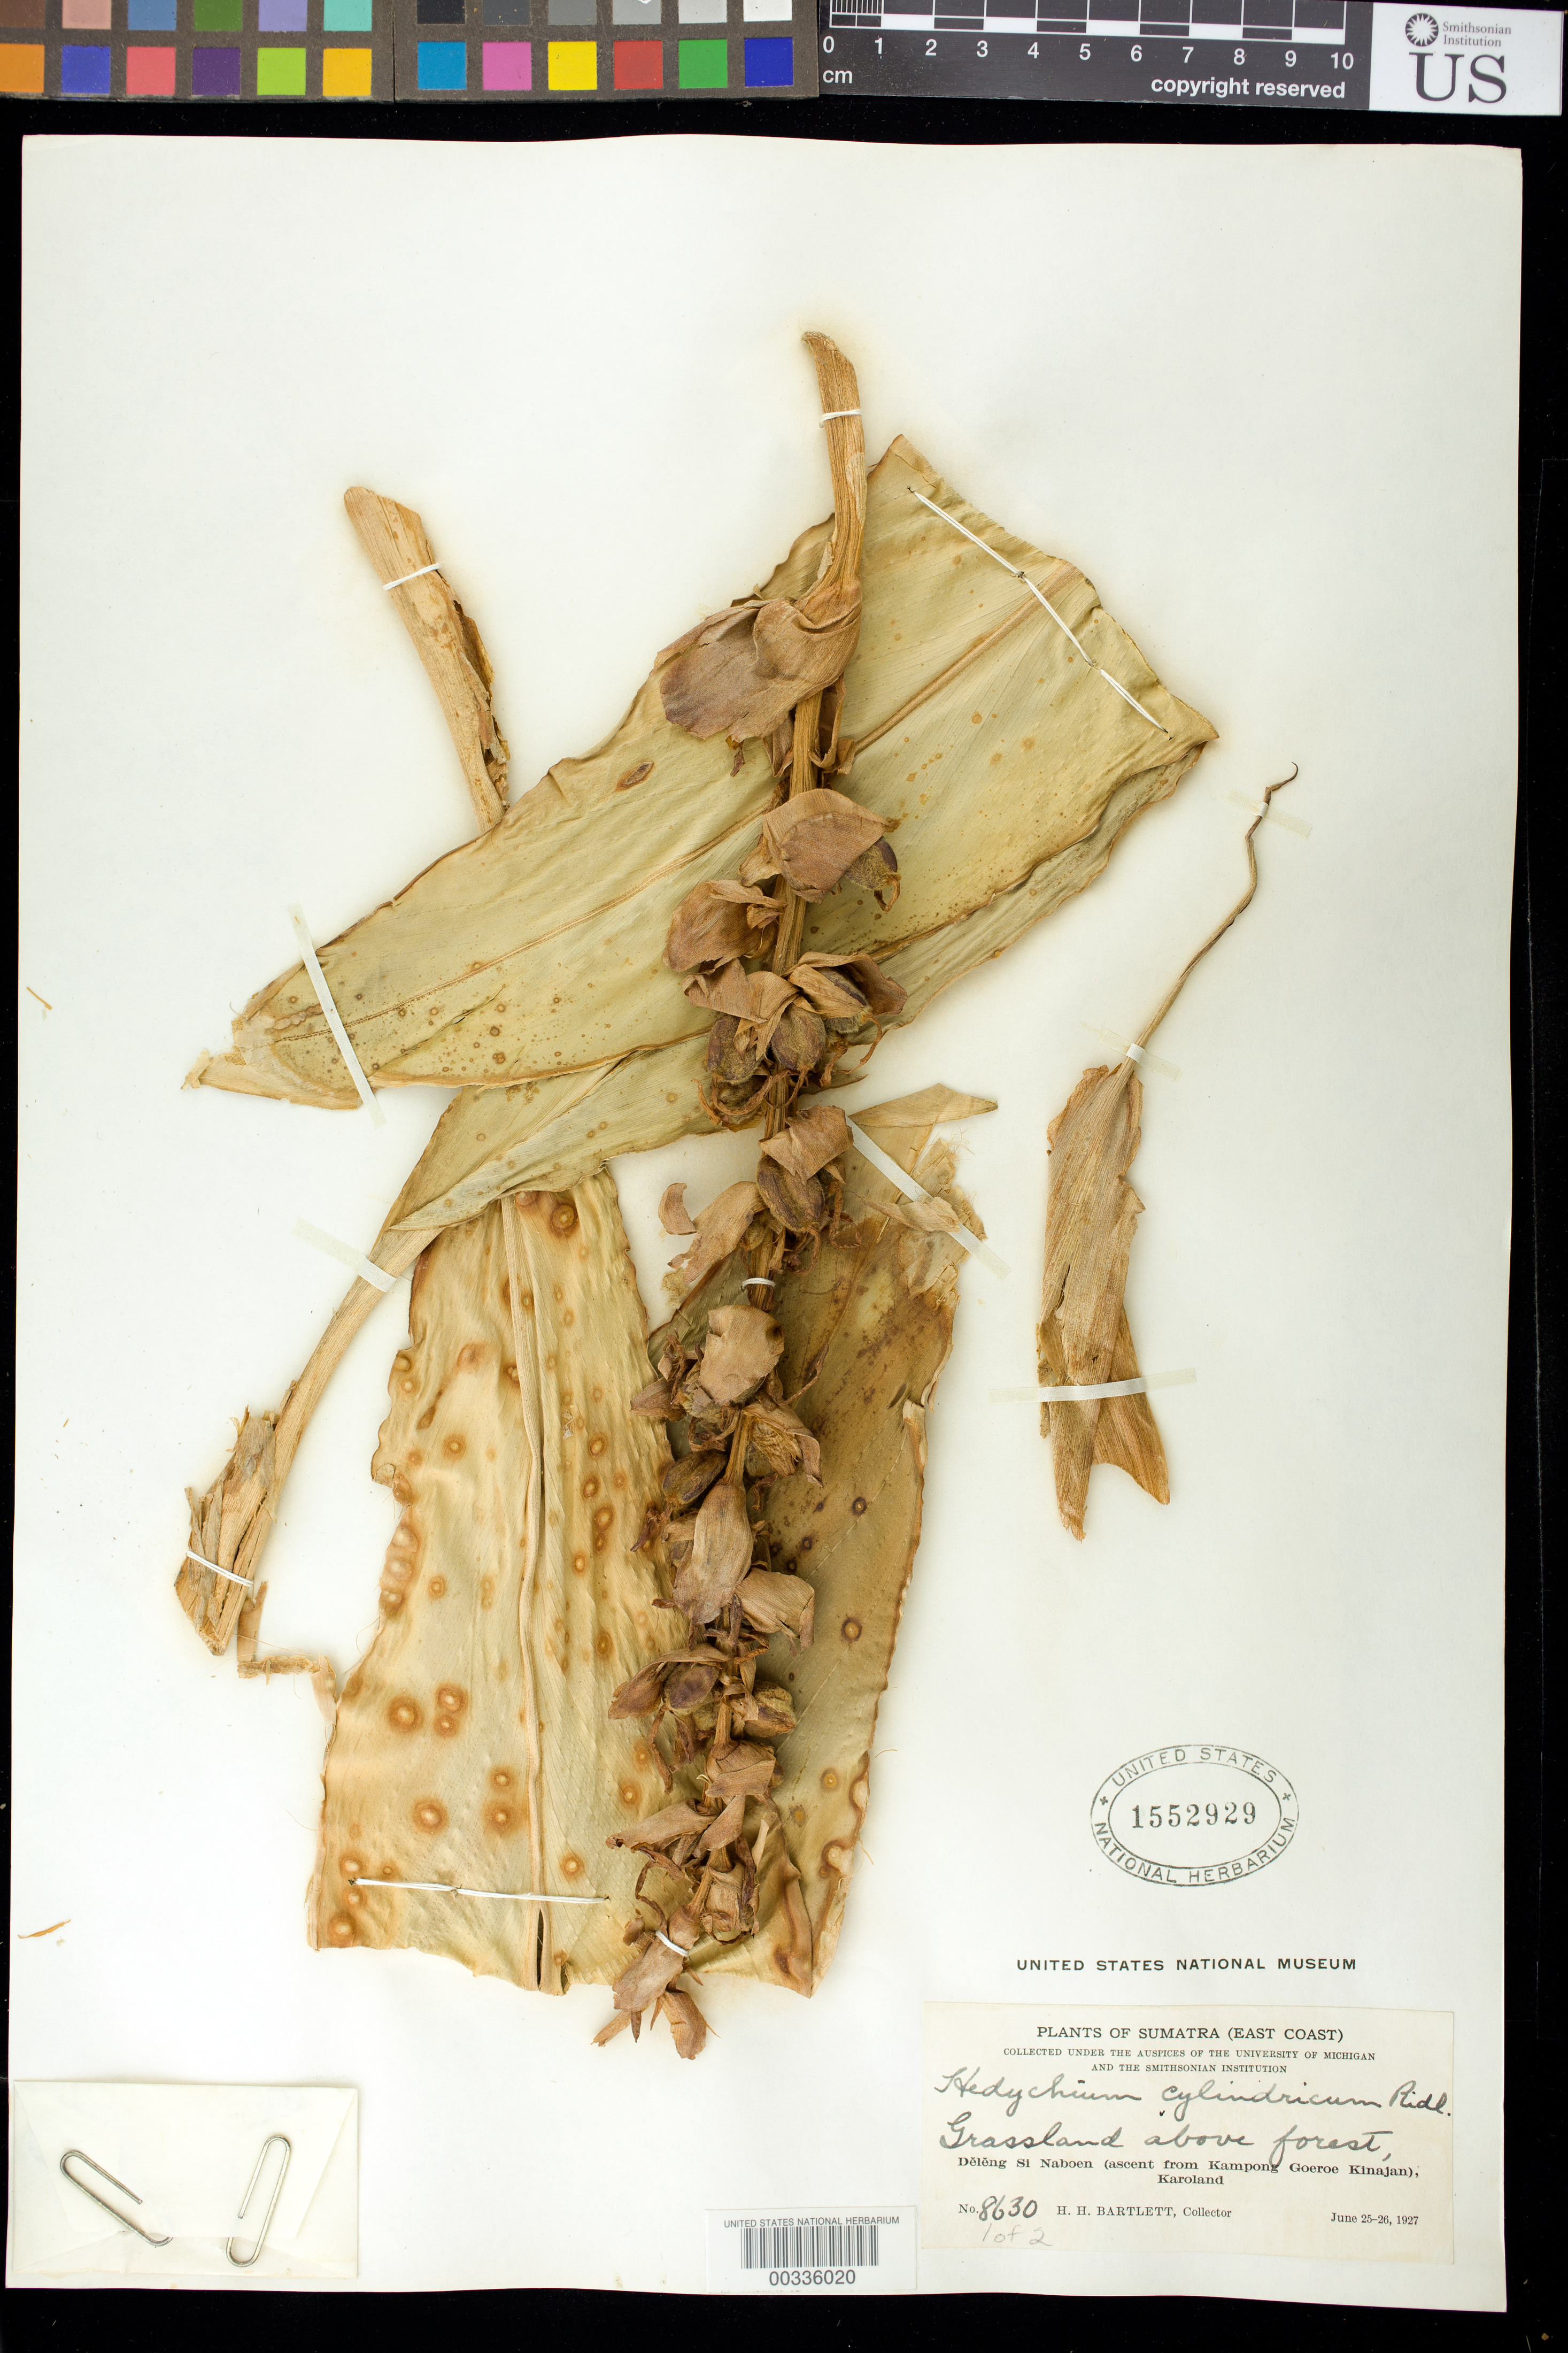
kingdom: Plantae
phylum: Tracheophyta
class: Liliopsida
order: Zingiberales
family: Zingiberaceae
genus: Hedychium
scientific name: Hedychium cylindricum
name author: Ridl.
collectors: H. H. Bartlett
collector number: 8630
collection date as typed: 25 Jun 1927 to 26 Jun 1927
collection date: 1927-06-25/1927-06-26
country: Indonesia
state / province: Sumatra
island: Sumatra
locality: Deleng Si Naboen (ascent from Kampong Goeroe Kinajan), Karoland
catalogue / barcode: US 1552929